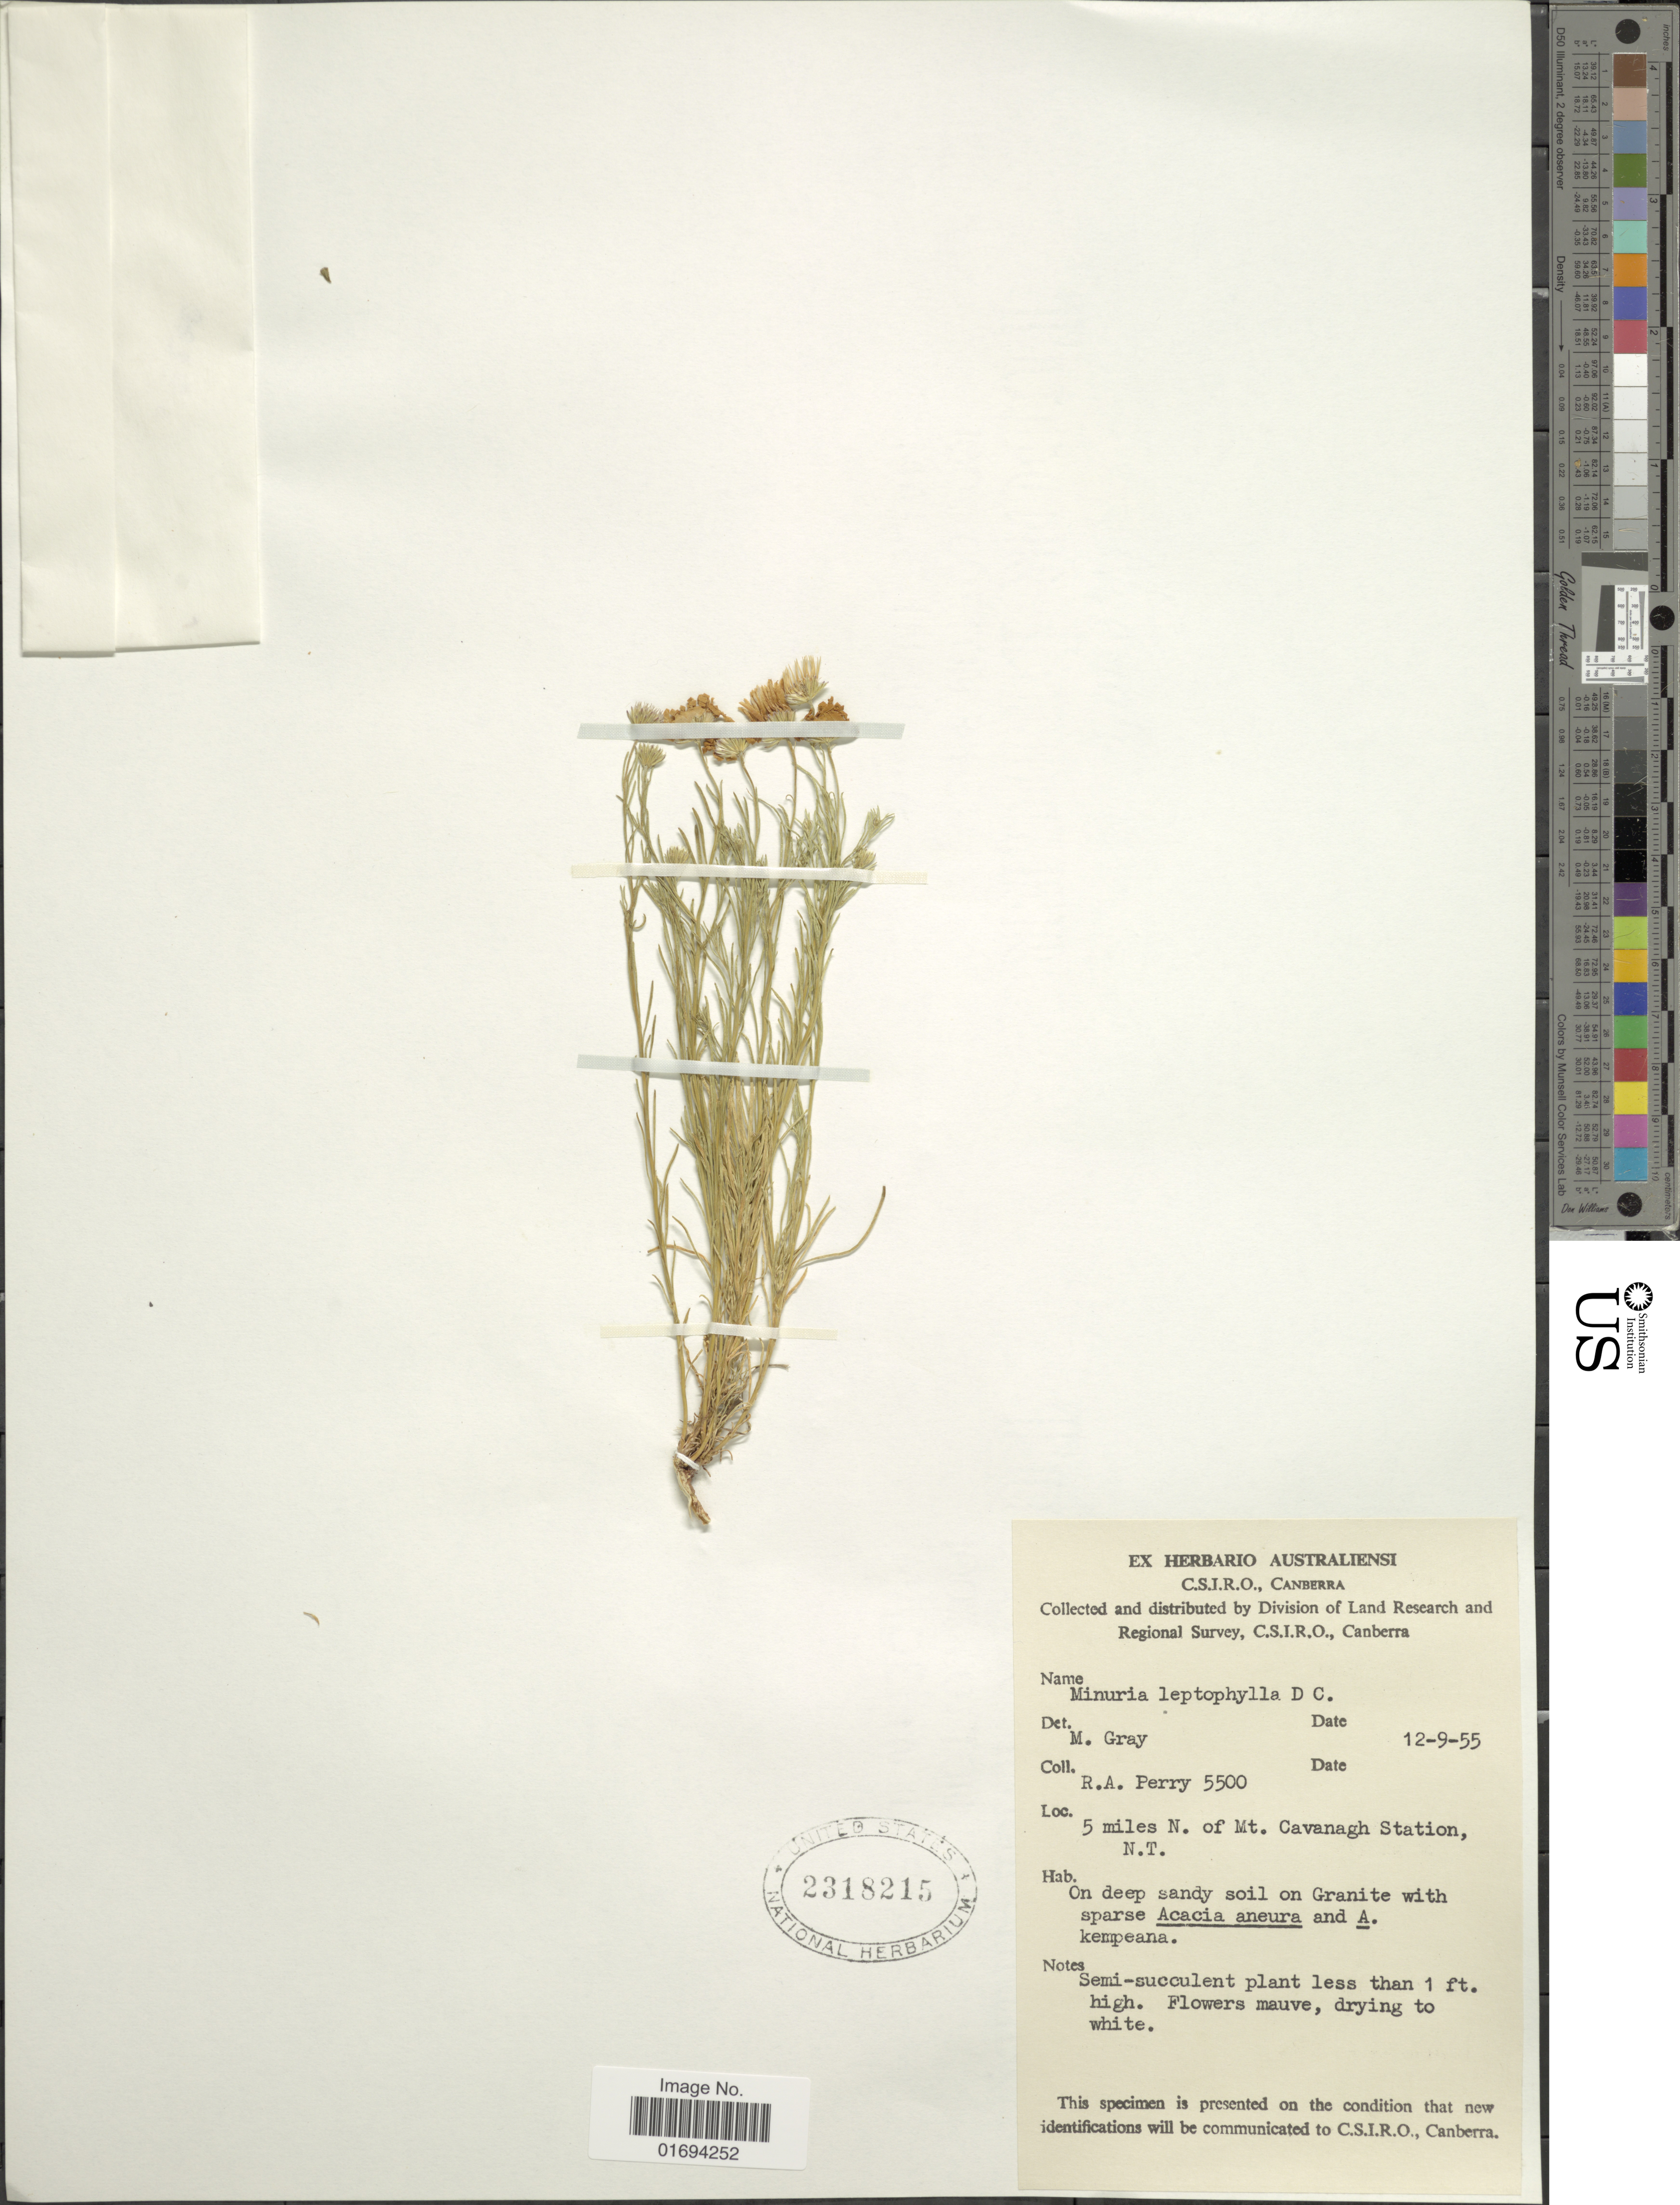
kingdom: Plantae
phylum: Tracheophyta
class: Magnoliopsida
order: Asterales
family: Asteraceae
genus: Minuria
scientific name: Minuria leptophylla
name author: DC.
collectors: Perry, R. A.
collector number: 5500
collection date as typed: Transcribed d/m/y: 12/9/55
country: Australia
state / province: Northern Territory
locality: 5 miles N, of Mt. Cavanagh Station, N. T.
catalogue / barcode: US 2318215